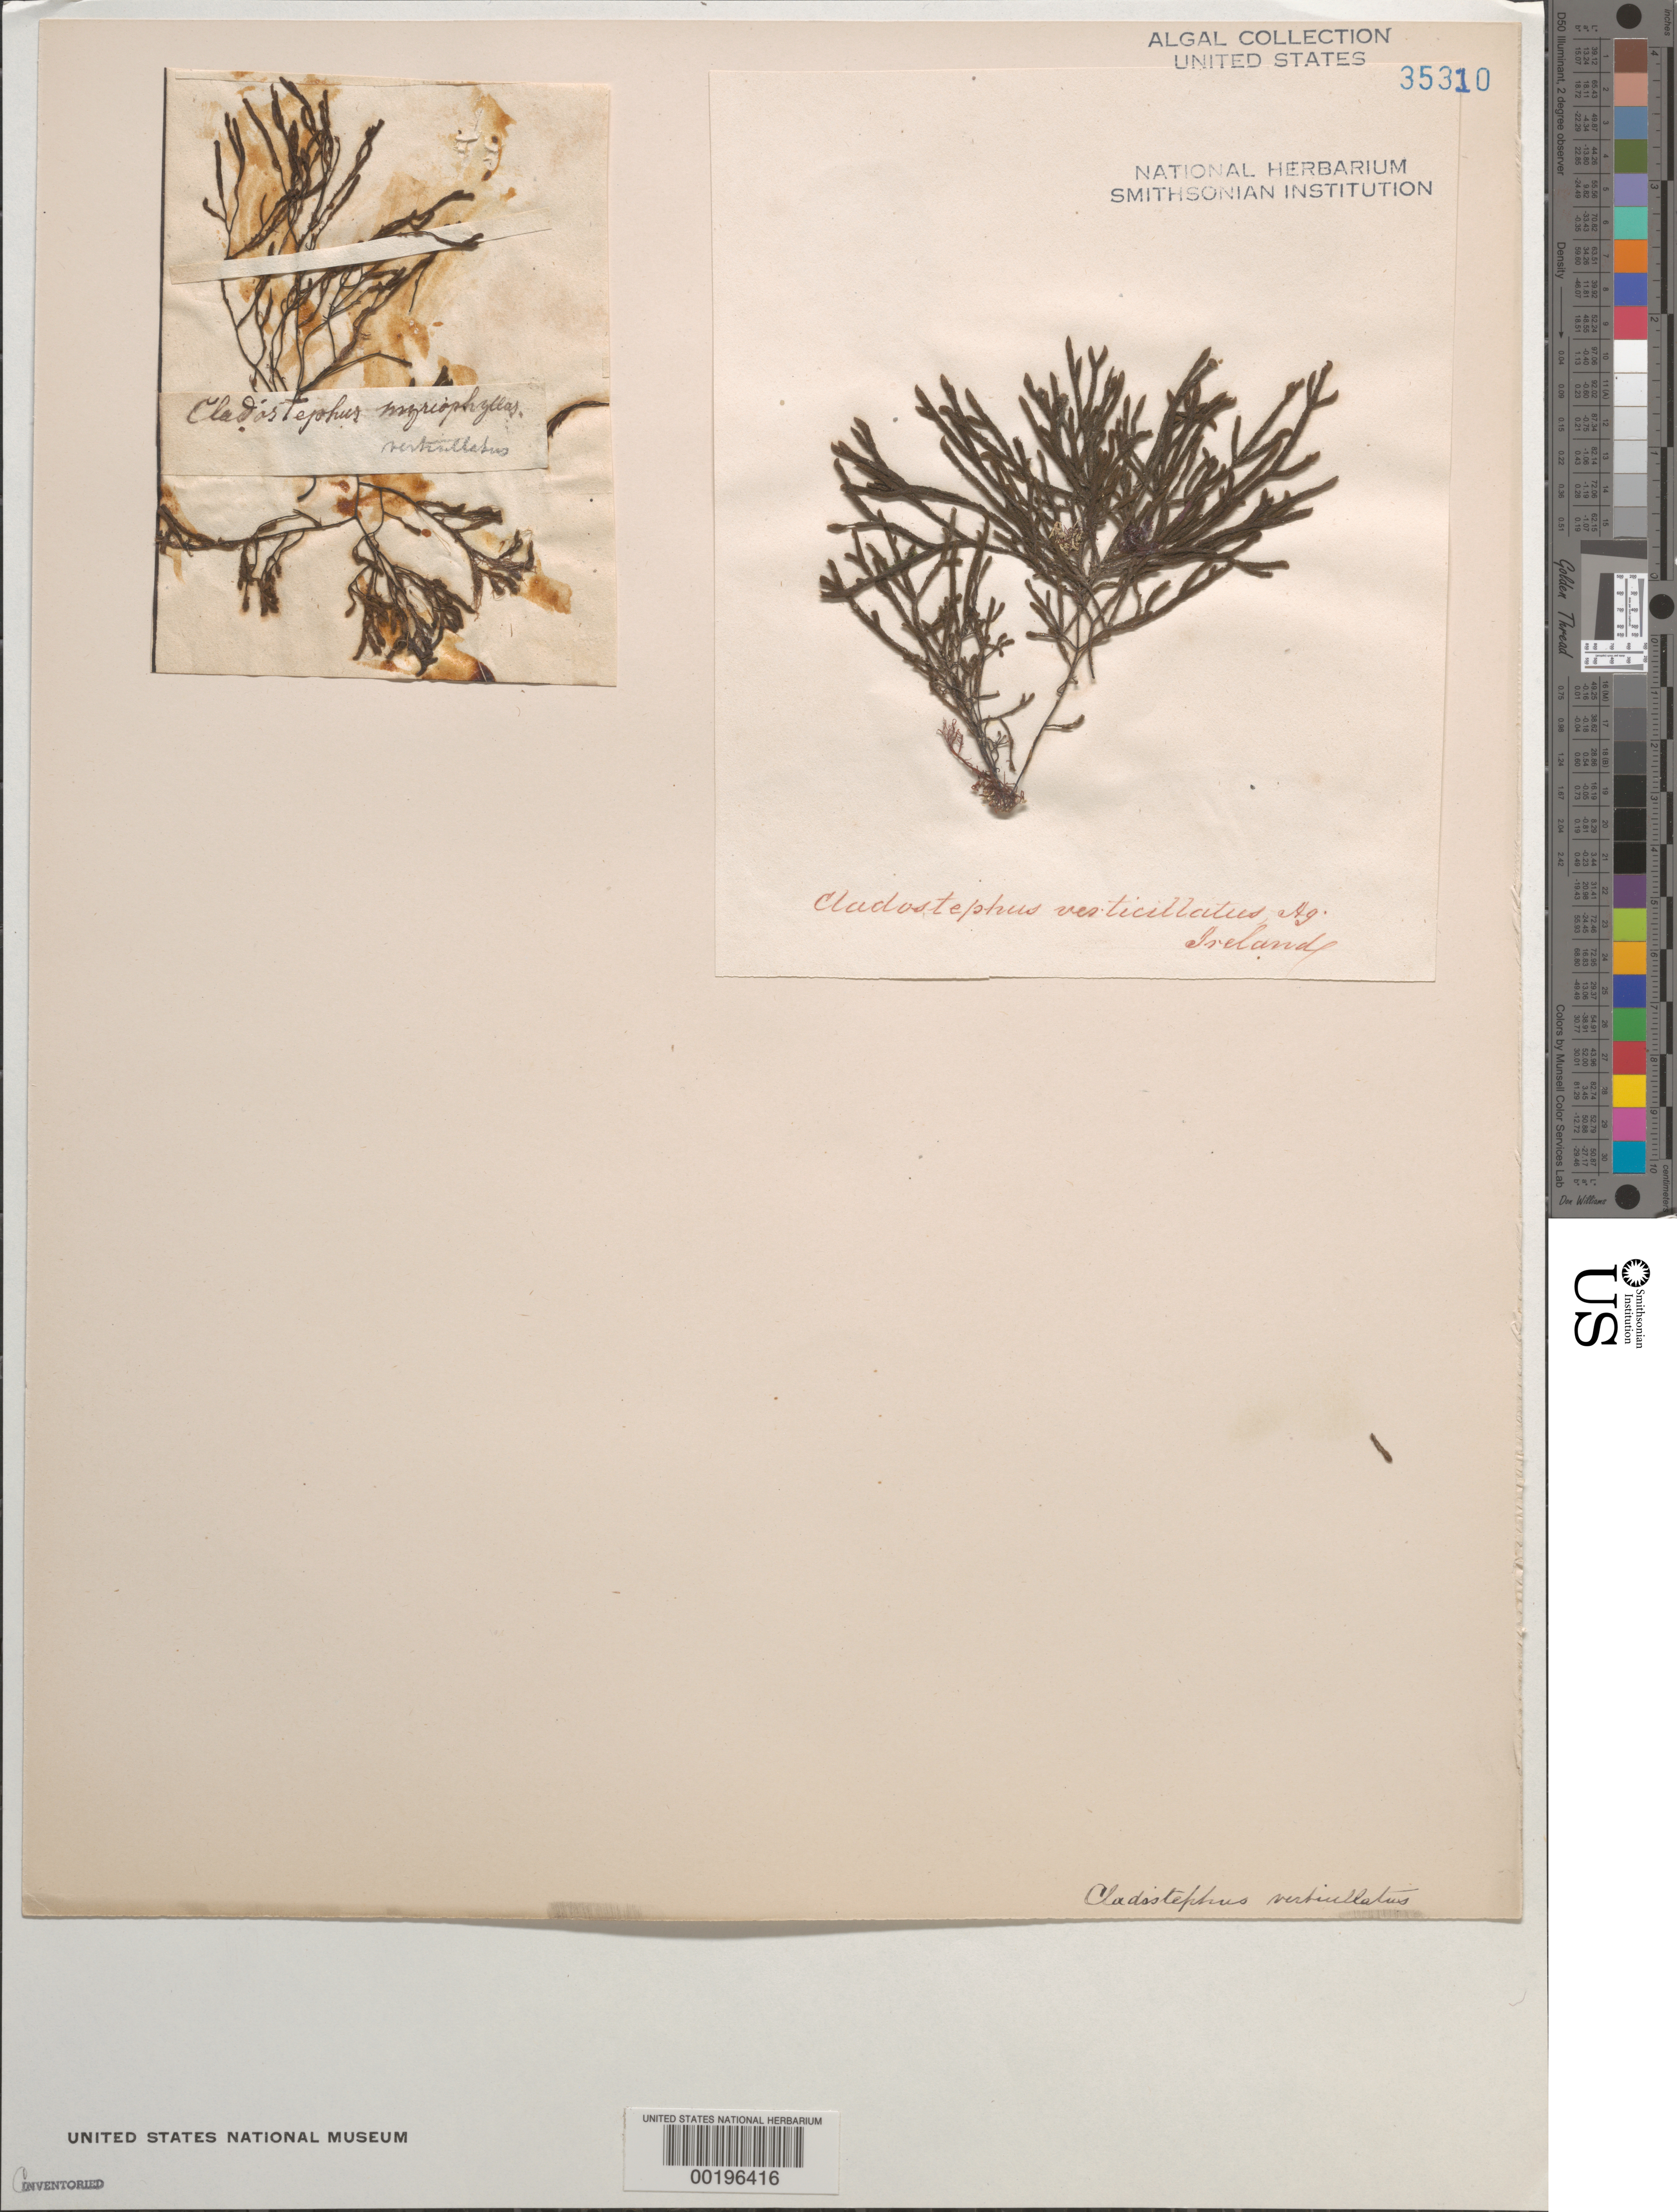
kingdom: Chromista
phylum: Ochrophyta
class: Phaeophyceae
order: Sphacelariales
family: Cladostephaceae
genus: Cladostephus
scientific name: Cladostephus hirsutus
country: Ireland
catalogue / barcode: US 35310